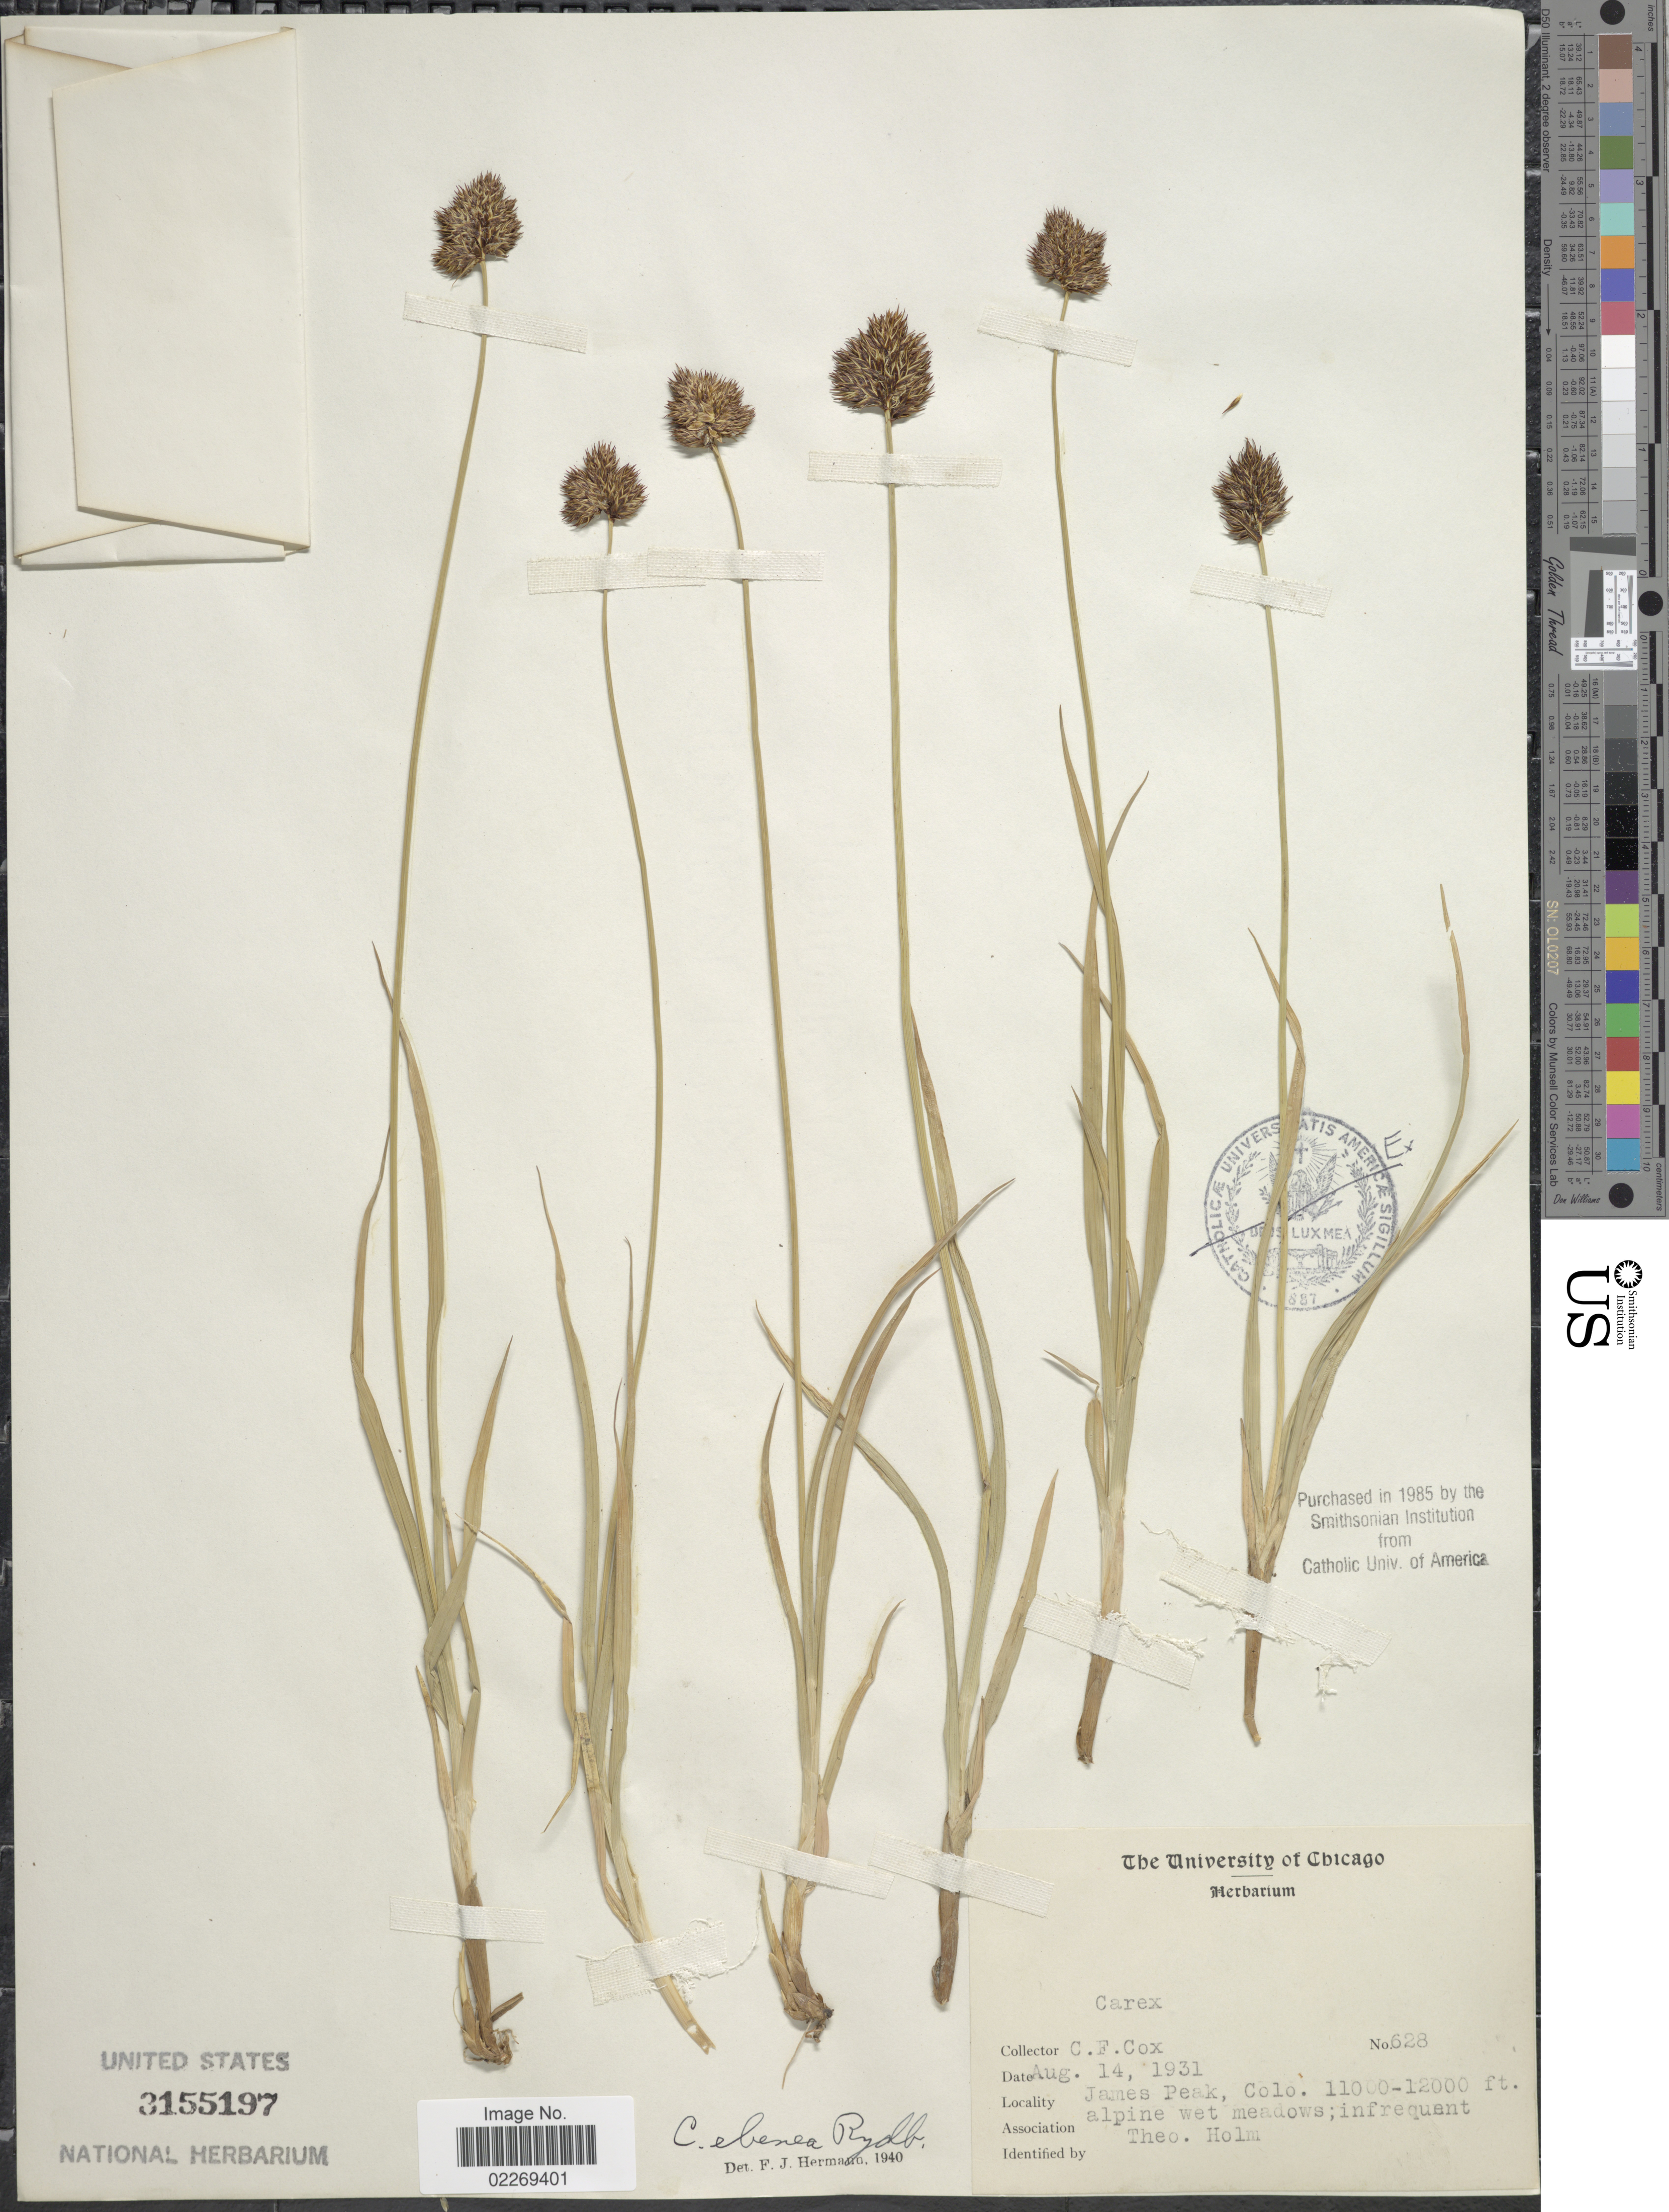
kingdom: Plantae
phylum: Tracheophyta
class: Liliopsida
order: Poales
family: Cyperaceae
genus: Carex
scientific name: Carex ebenea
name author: Rydb.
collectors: C. Cox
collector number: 628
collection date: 1931-08-14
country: United States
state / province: Colorado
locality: James Peak, Colo. Alpine wet meadows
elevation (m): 3353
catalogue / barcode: US 3155197